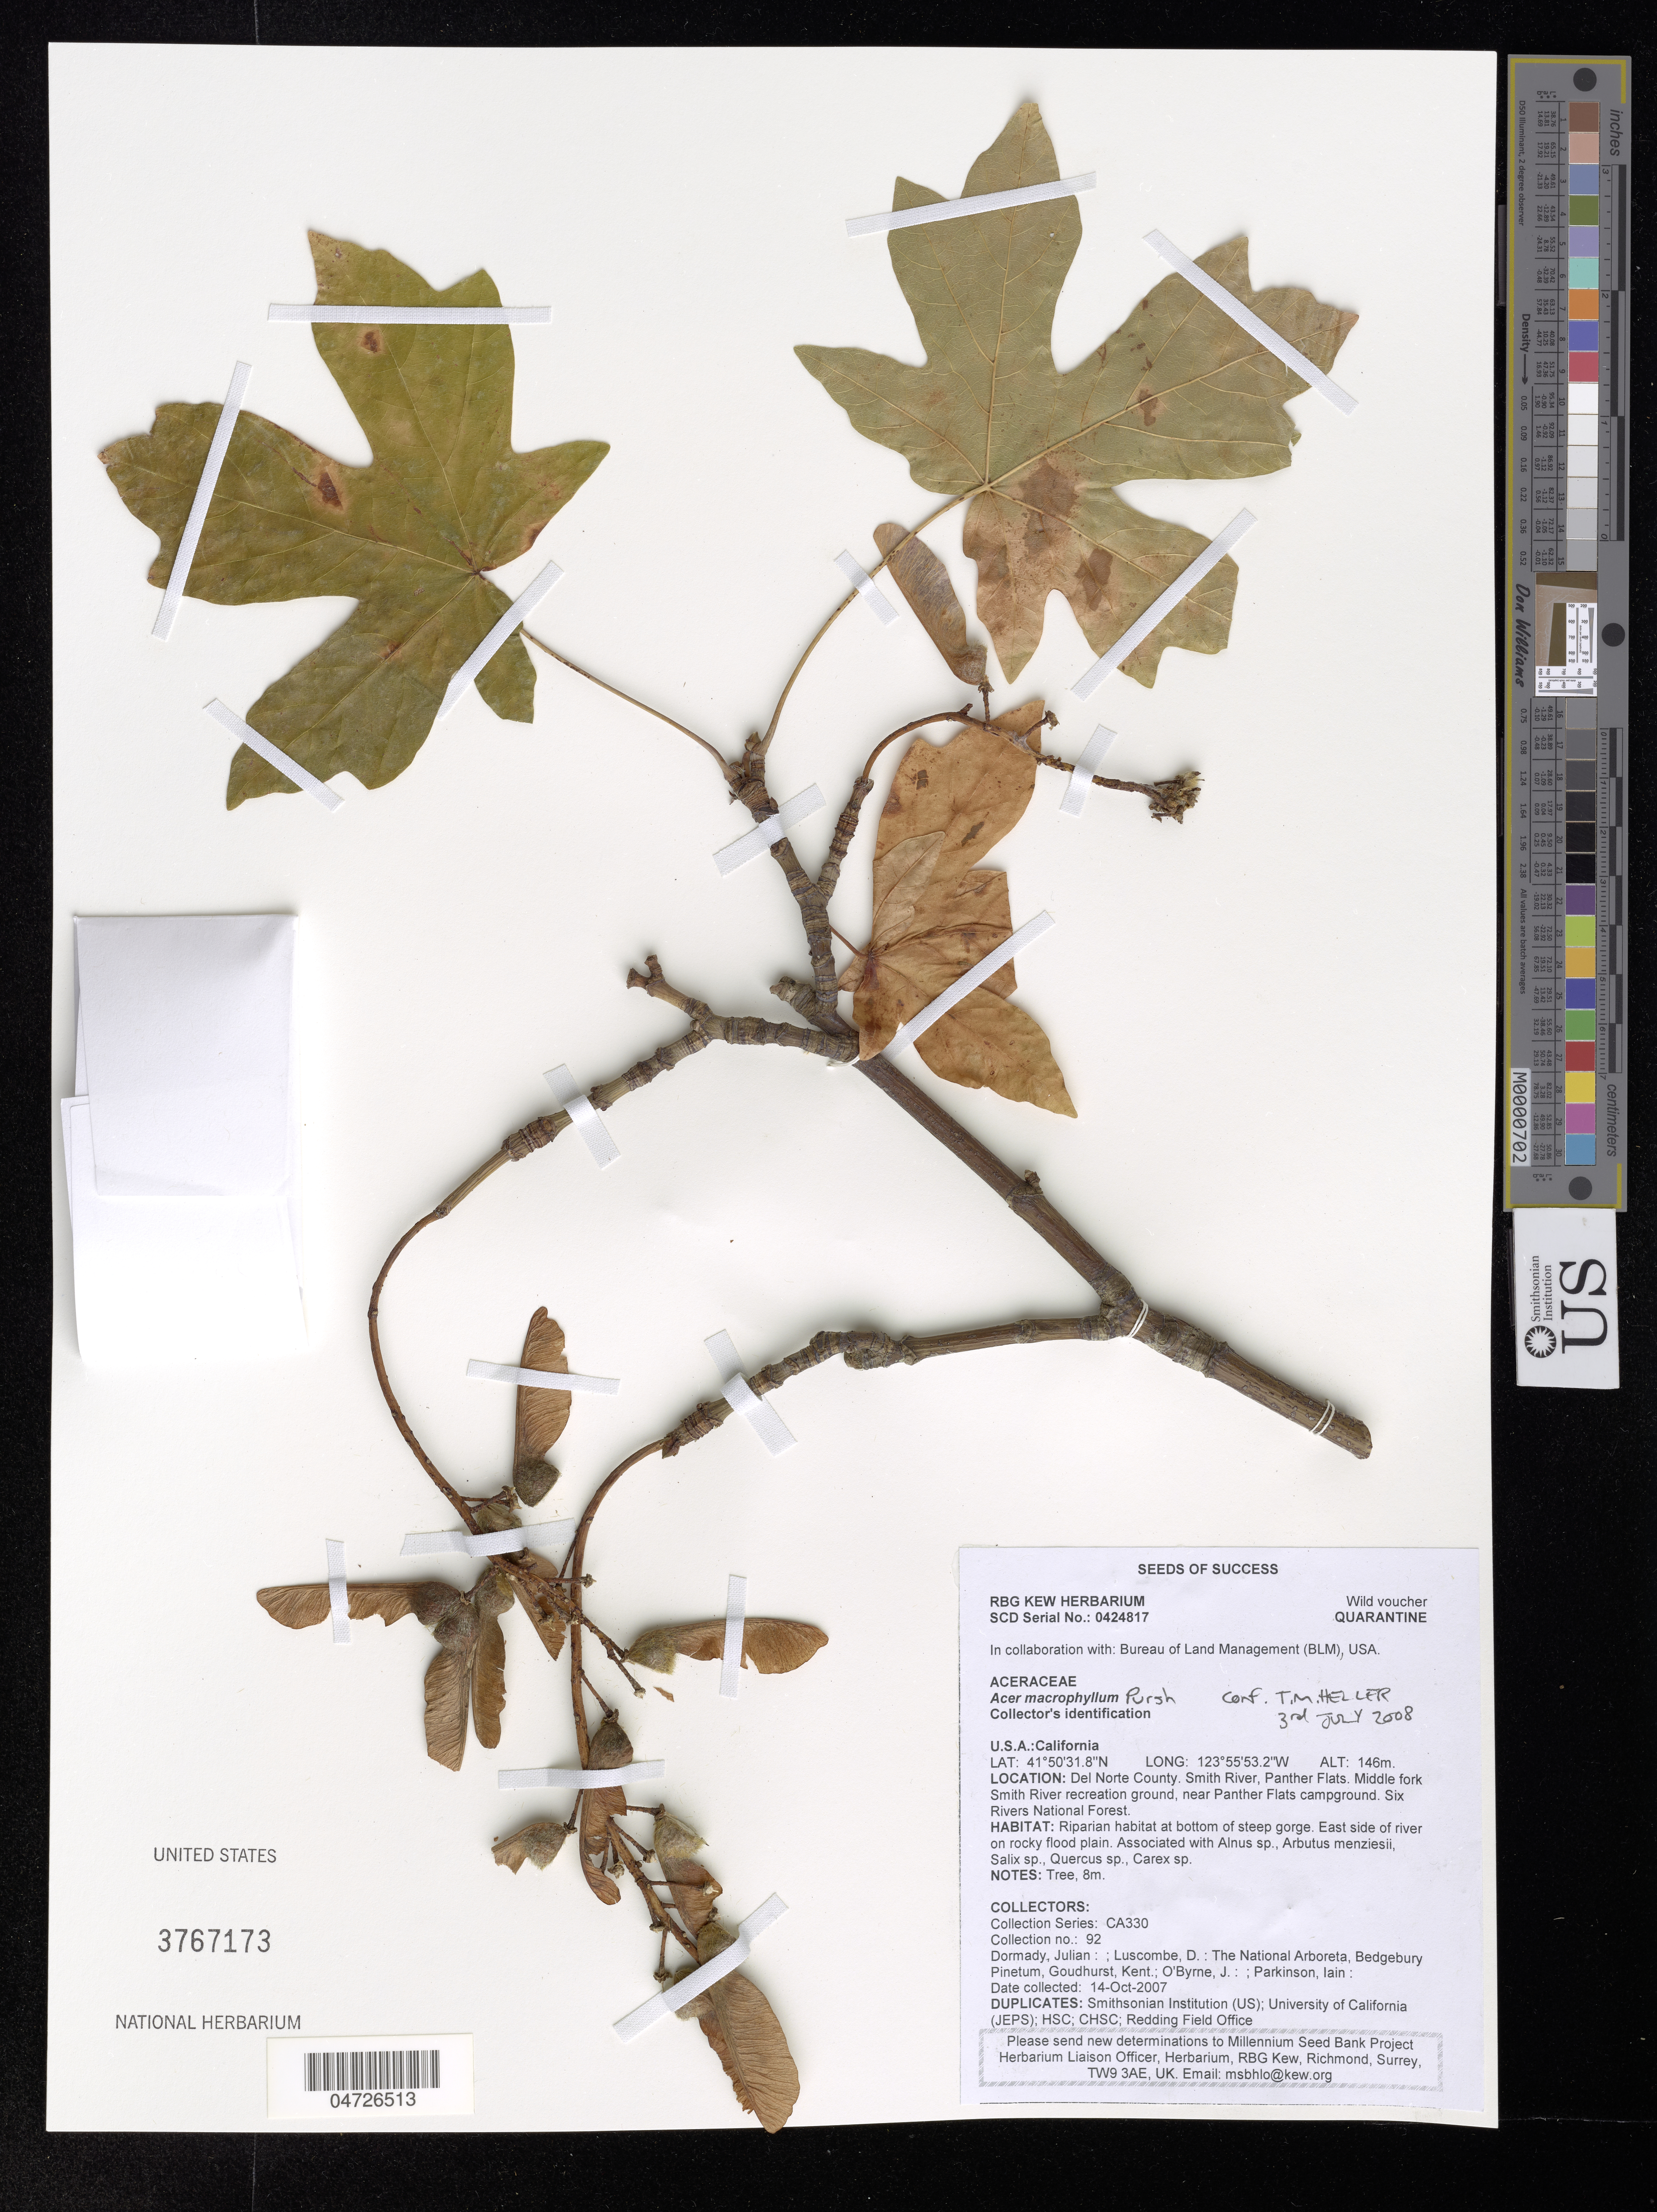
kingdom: Plantae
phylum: Tracheophyta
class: Magnoliopsida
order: Dilleniales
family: Dilleniaceae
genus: Tetracera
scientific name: Tetracera macrophylla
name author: Wall. ex Hook. f. & Thomson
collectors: J. Dormady, D. Luscombe, J. O'Byrne & I. Parkinson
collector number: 92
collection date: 2007-10-14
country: United States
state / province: California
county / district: Del Norte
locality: Del Norte County. Smith River, Panther Flats. Middle fork Smith River recreation ground, near Panther Flats campground. Six Rivers National Forest.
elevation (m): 146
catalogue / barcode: US 3767173